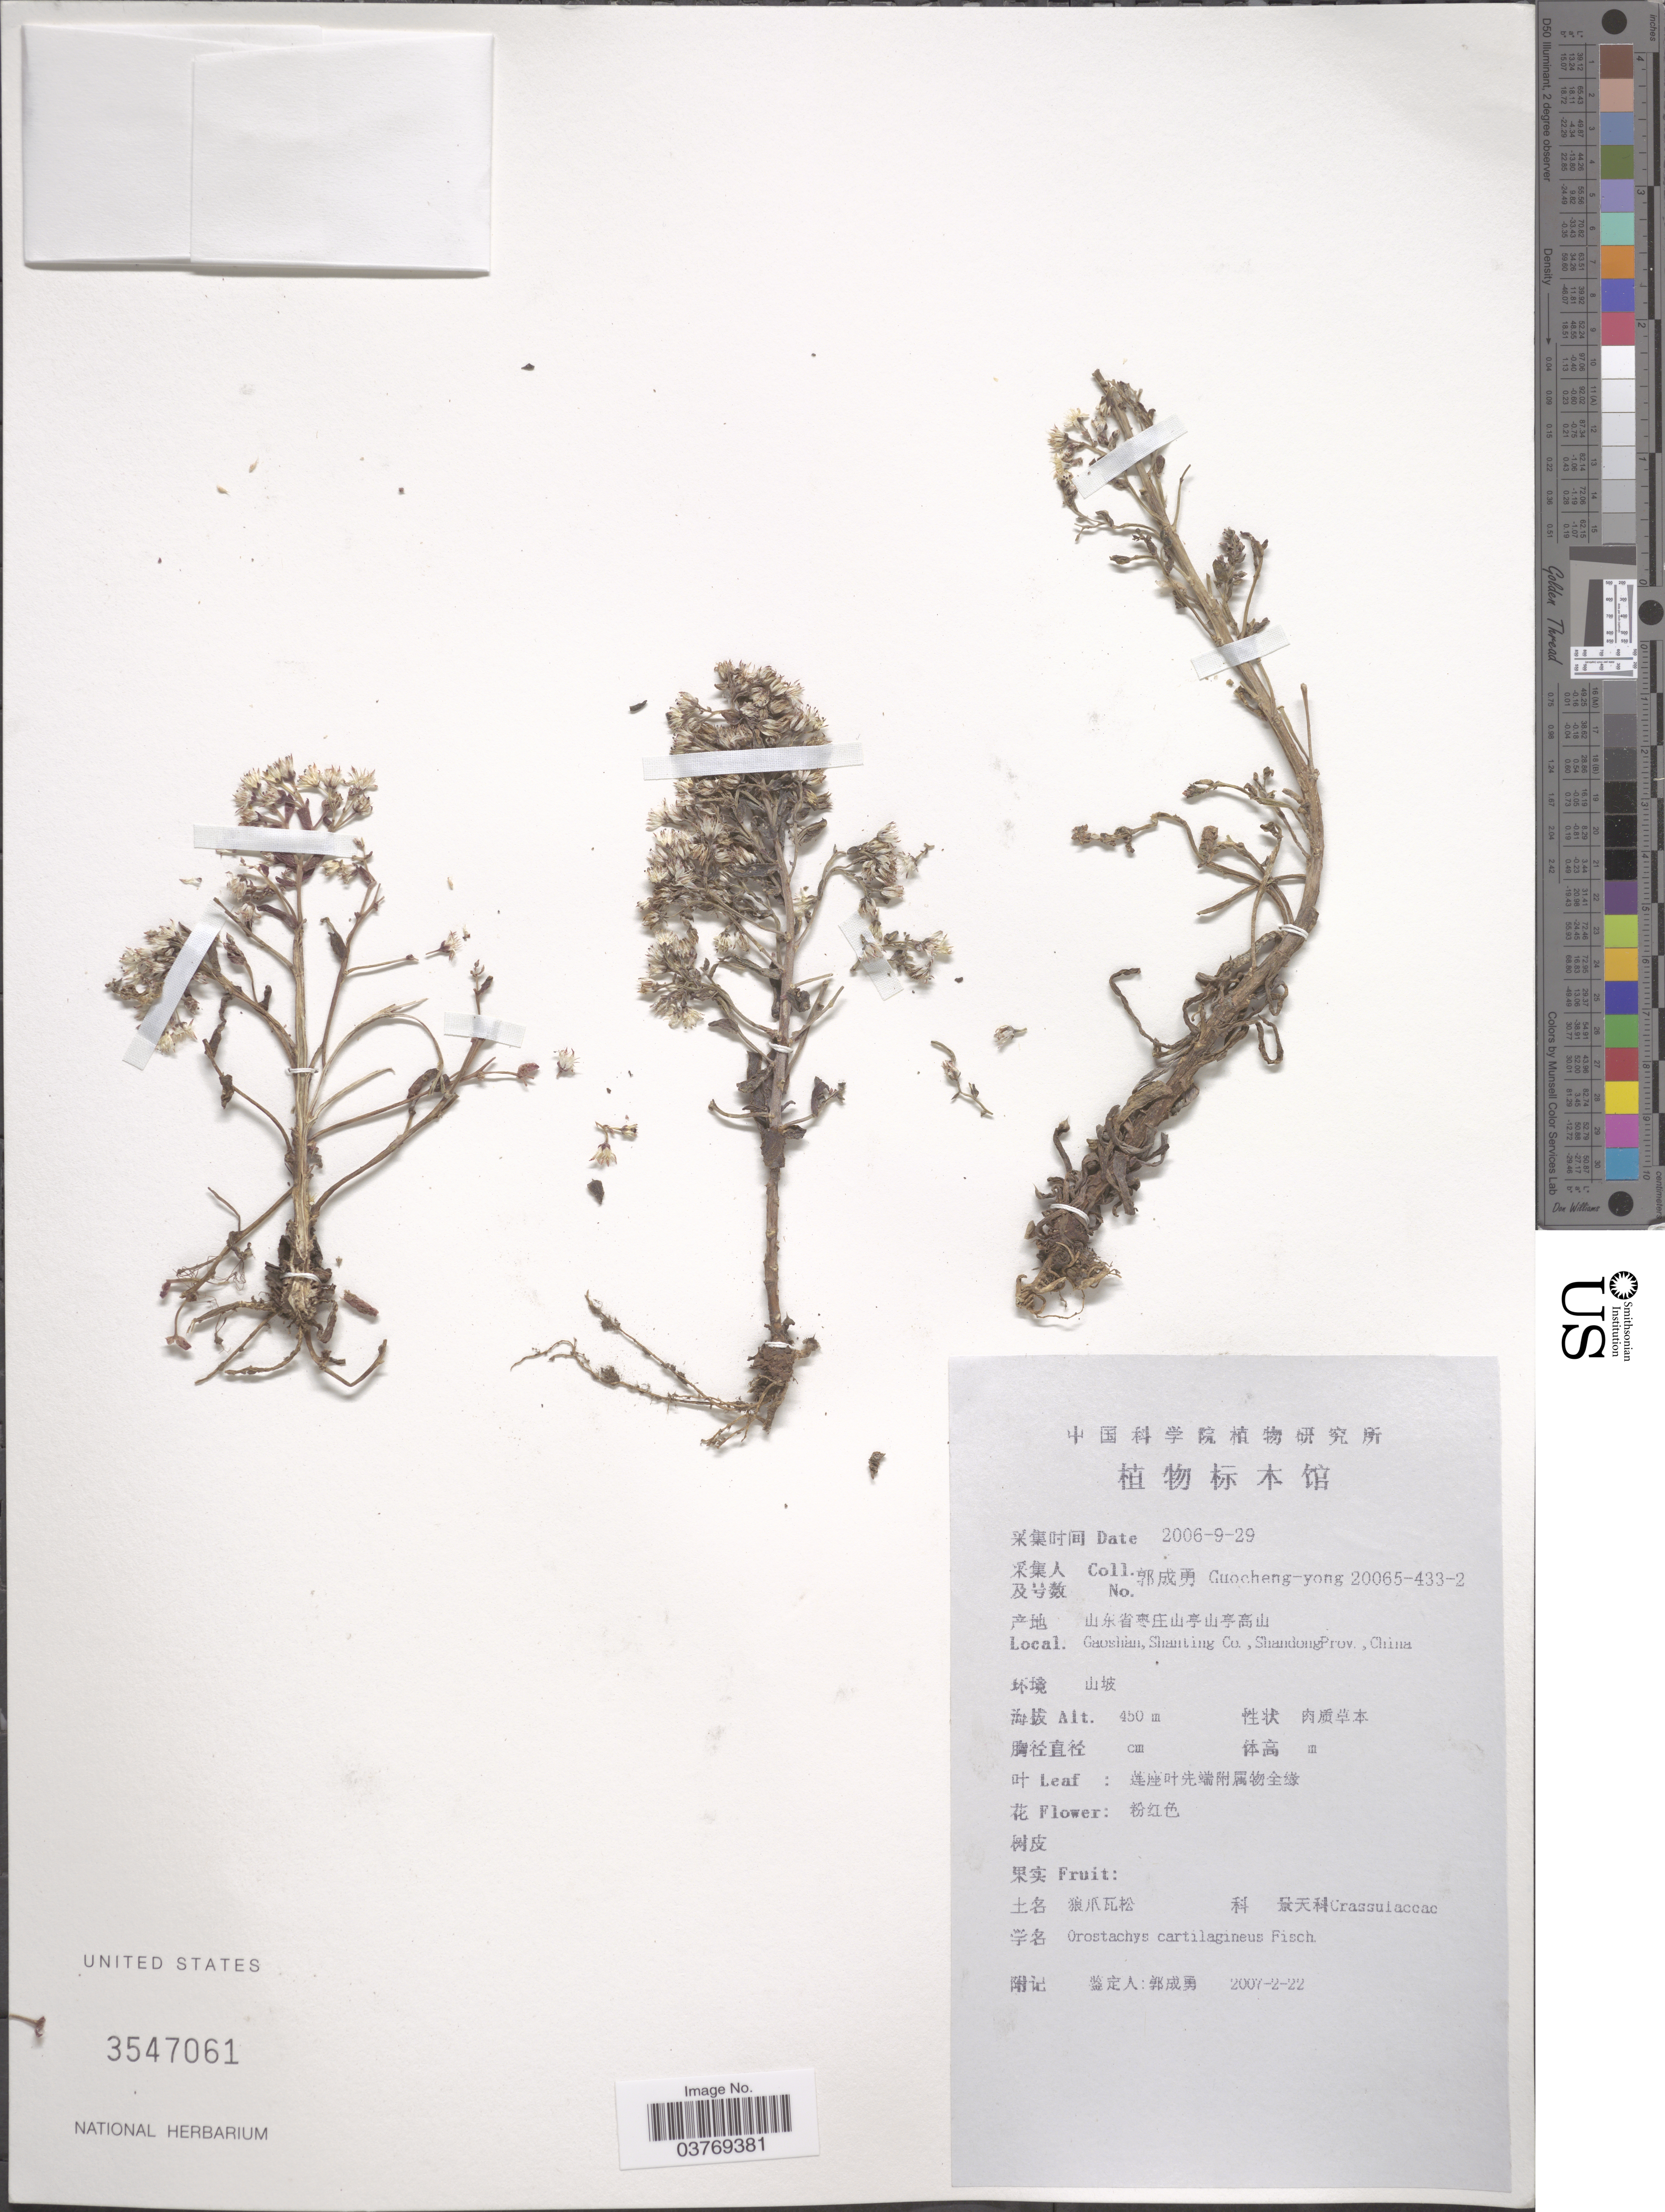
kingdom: Plantae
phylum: Tracheophyta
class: Magnoliopsida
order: Saxifragales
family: Crassulaceae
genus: Orostachys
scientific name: Orostachys cartilaginea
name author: Boriss.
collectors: Guo cheng-yong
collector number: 20065-433-2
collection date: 2006-09-29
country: China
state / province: Shandong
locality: Gaoshan, Shanting Co.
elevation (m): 450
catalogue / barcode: US 3547061